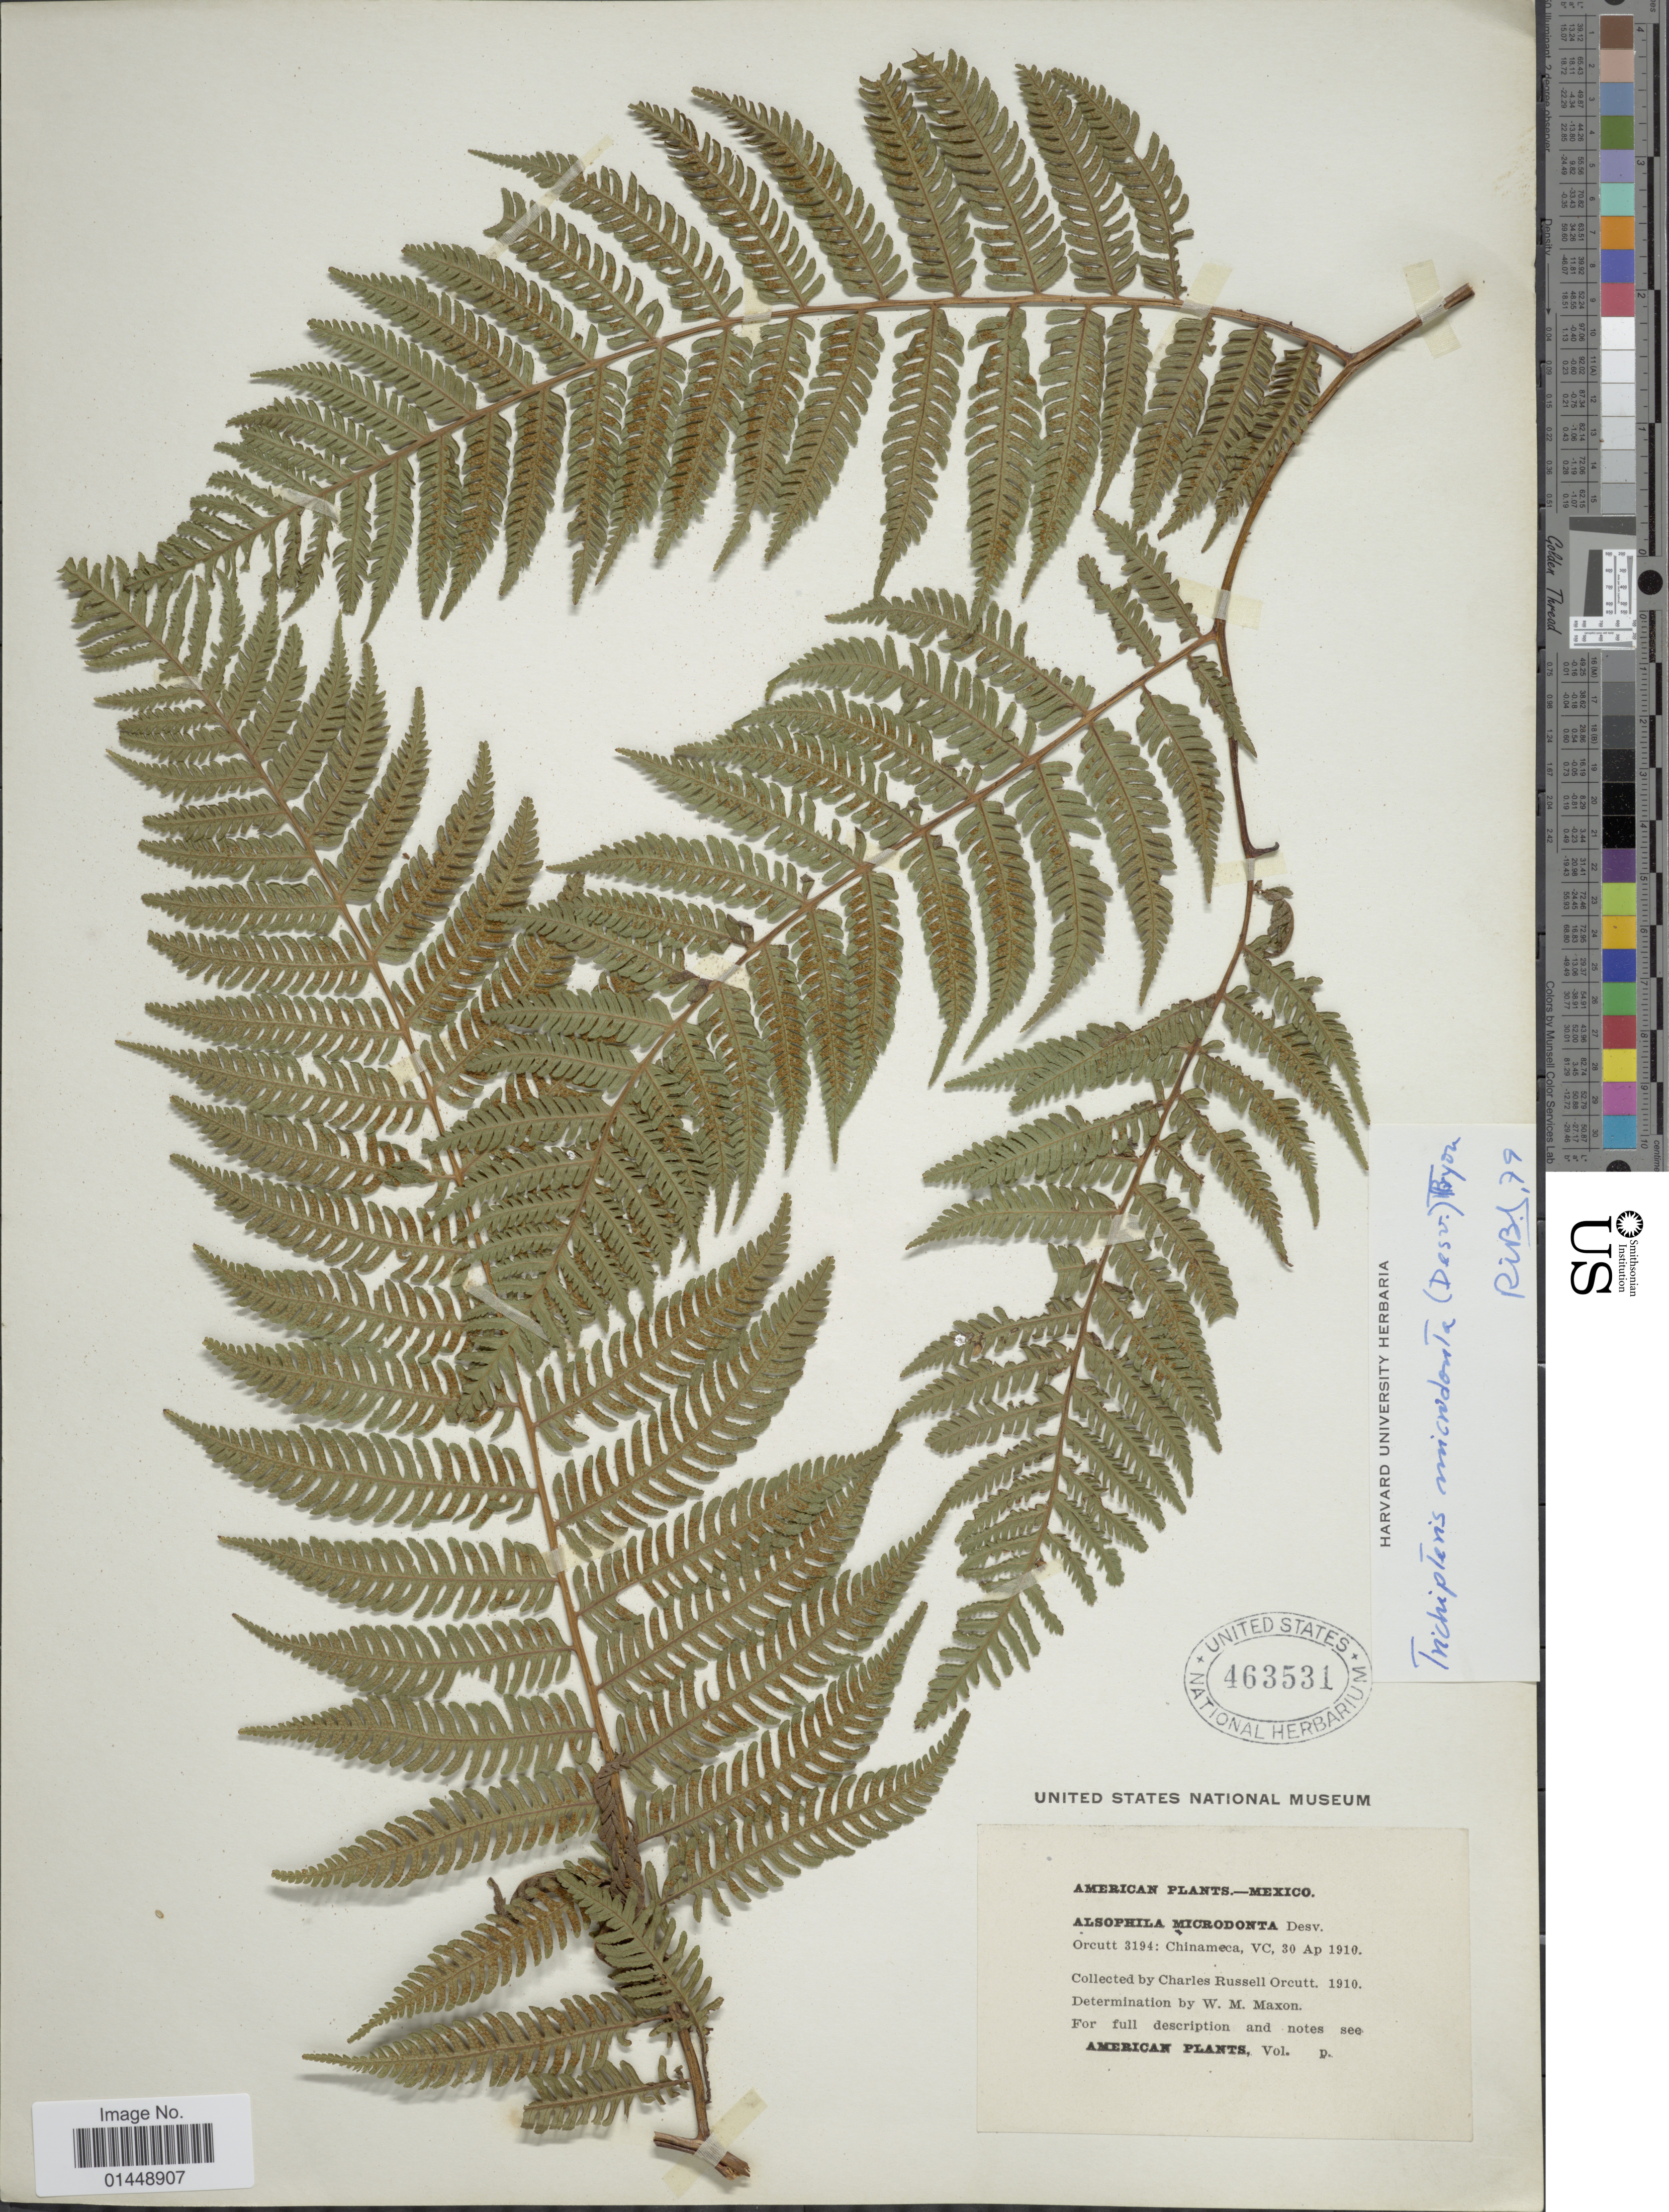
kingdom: Plantae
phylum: Tracheophyta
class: Polypodiopsida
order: Cyatheales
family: Cyatheaceae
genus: Cyathea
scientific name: Cyathea microdonta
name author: (Desv.) Domin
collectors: C. R. Orcutt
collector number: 3194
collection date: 1910-04-30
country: Mexico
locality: Chinameca, VC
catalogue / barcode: US 463531